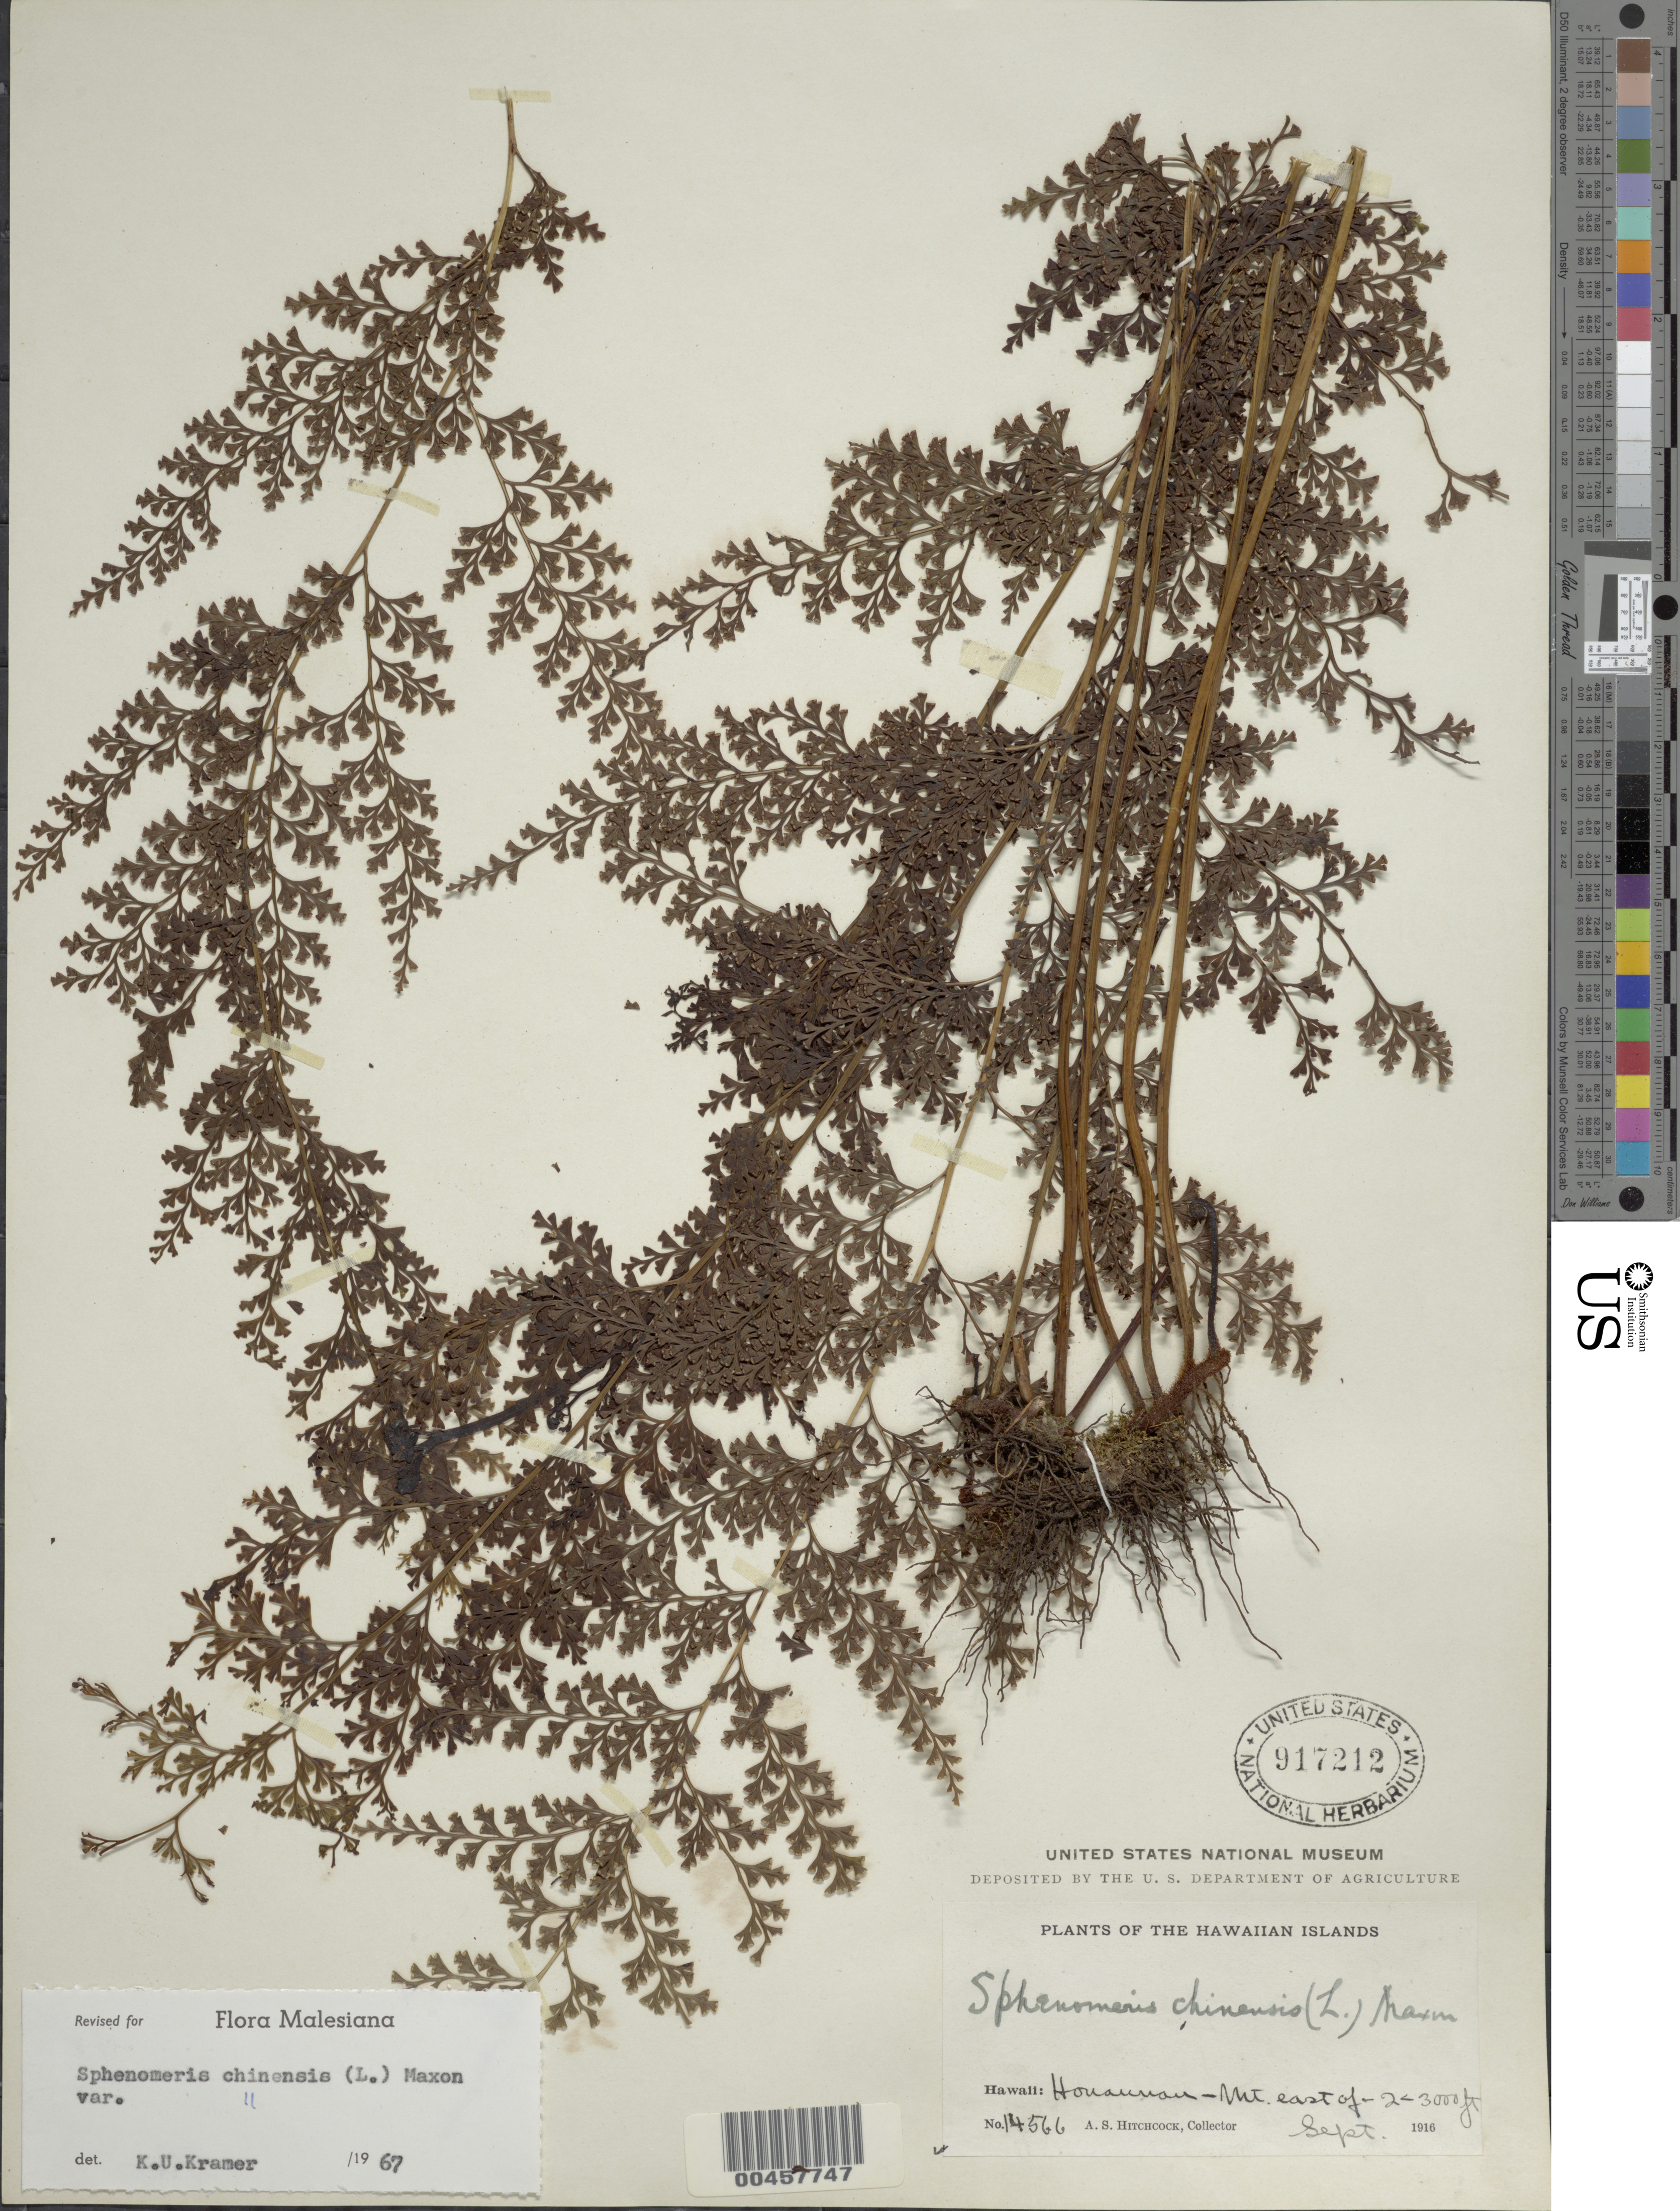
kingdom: Plantae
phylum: Tracheophyta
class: Polypodiopsida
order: Polypodiales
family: Lindsaeaceae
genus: Sphenomeris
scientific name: Sphenomeris chinensis var. chinensis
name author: (L.) Maxon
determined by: Kramer, K. U.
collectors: A. S. Hitchcock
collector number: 14566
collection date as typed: Sep 1916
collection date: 1916-09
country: United States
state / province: Hawaii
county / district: Hawaii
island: Hawaii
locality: Honaunau - Mt. east of.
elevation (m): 610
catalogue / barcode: US 917212